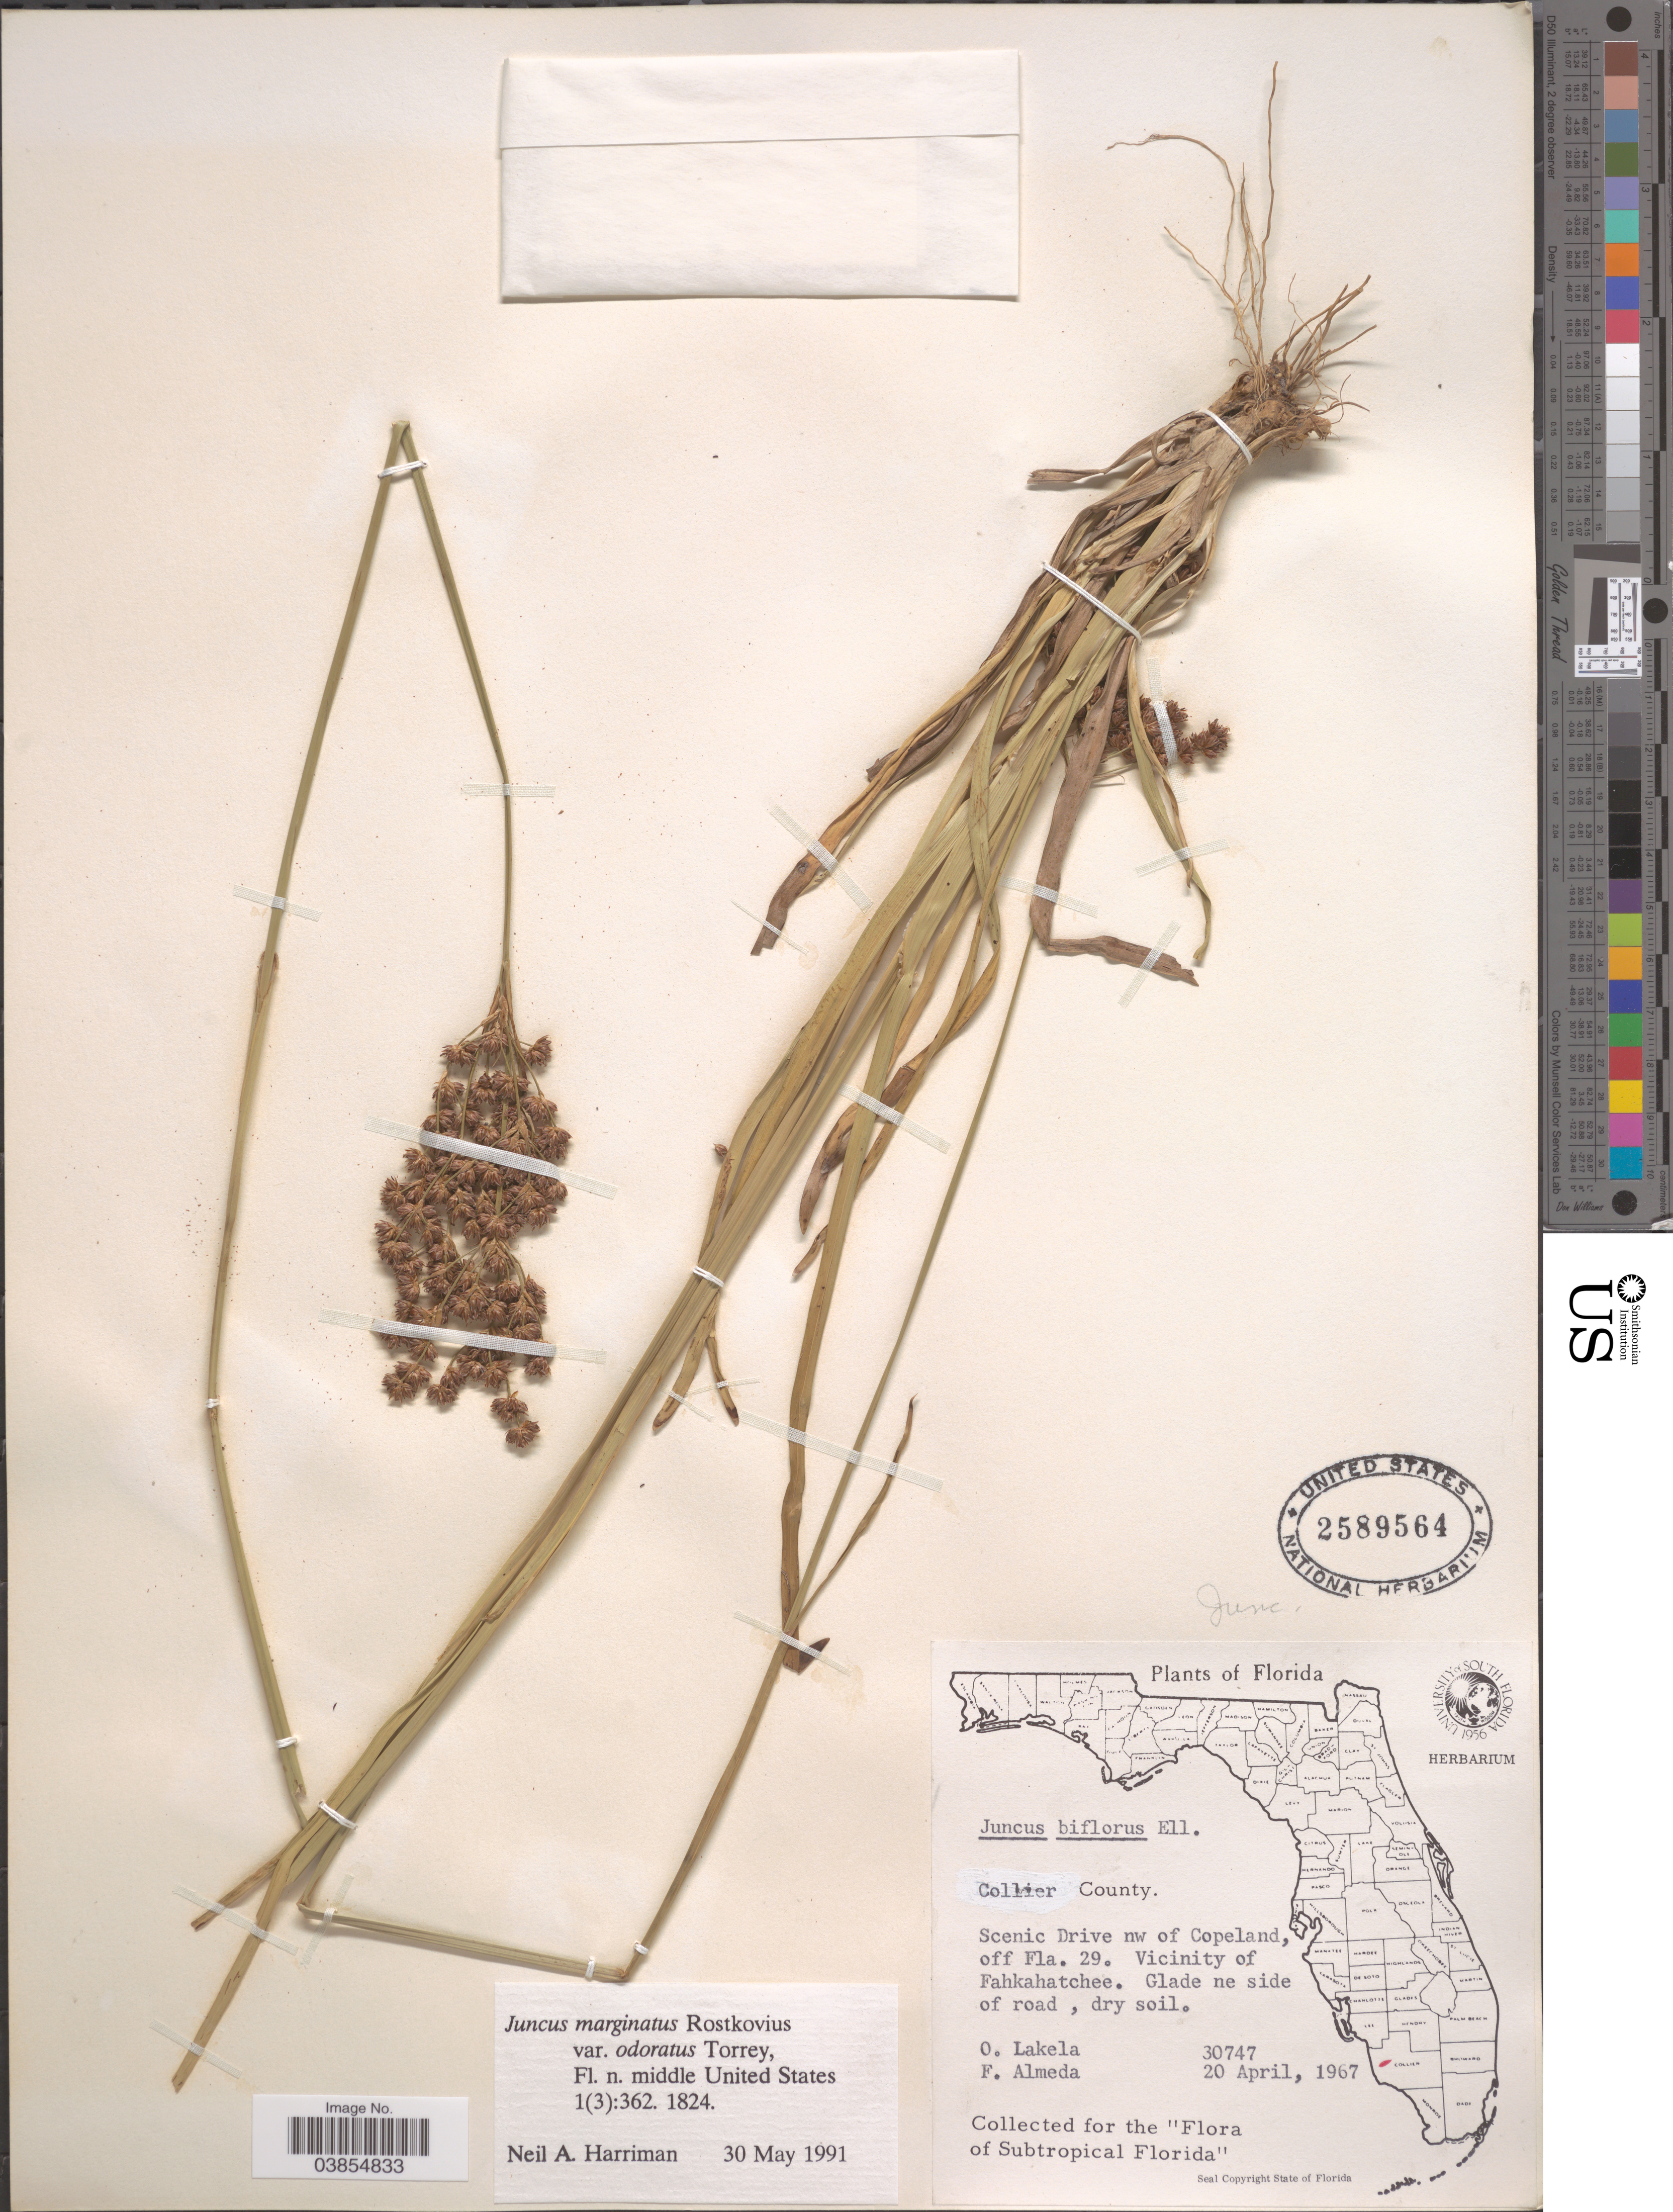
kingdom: Plantae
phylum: Tracheophyta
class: Liliopsida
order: Poales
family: Juncaceae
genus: Juncus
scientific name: Juncus marginatus var. odoratus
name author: Torr.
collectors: O. Lakela & F. Almeda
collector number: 30747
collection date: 1967-04-20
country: United States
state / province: Florida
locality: Collier County. Scenic Drive nw of Copeland, off Fla. 29. Vicinity of Fahkahatchee. Glade ne side of road.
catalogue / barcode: US 2589564